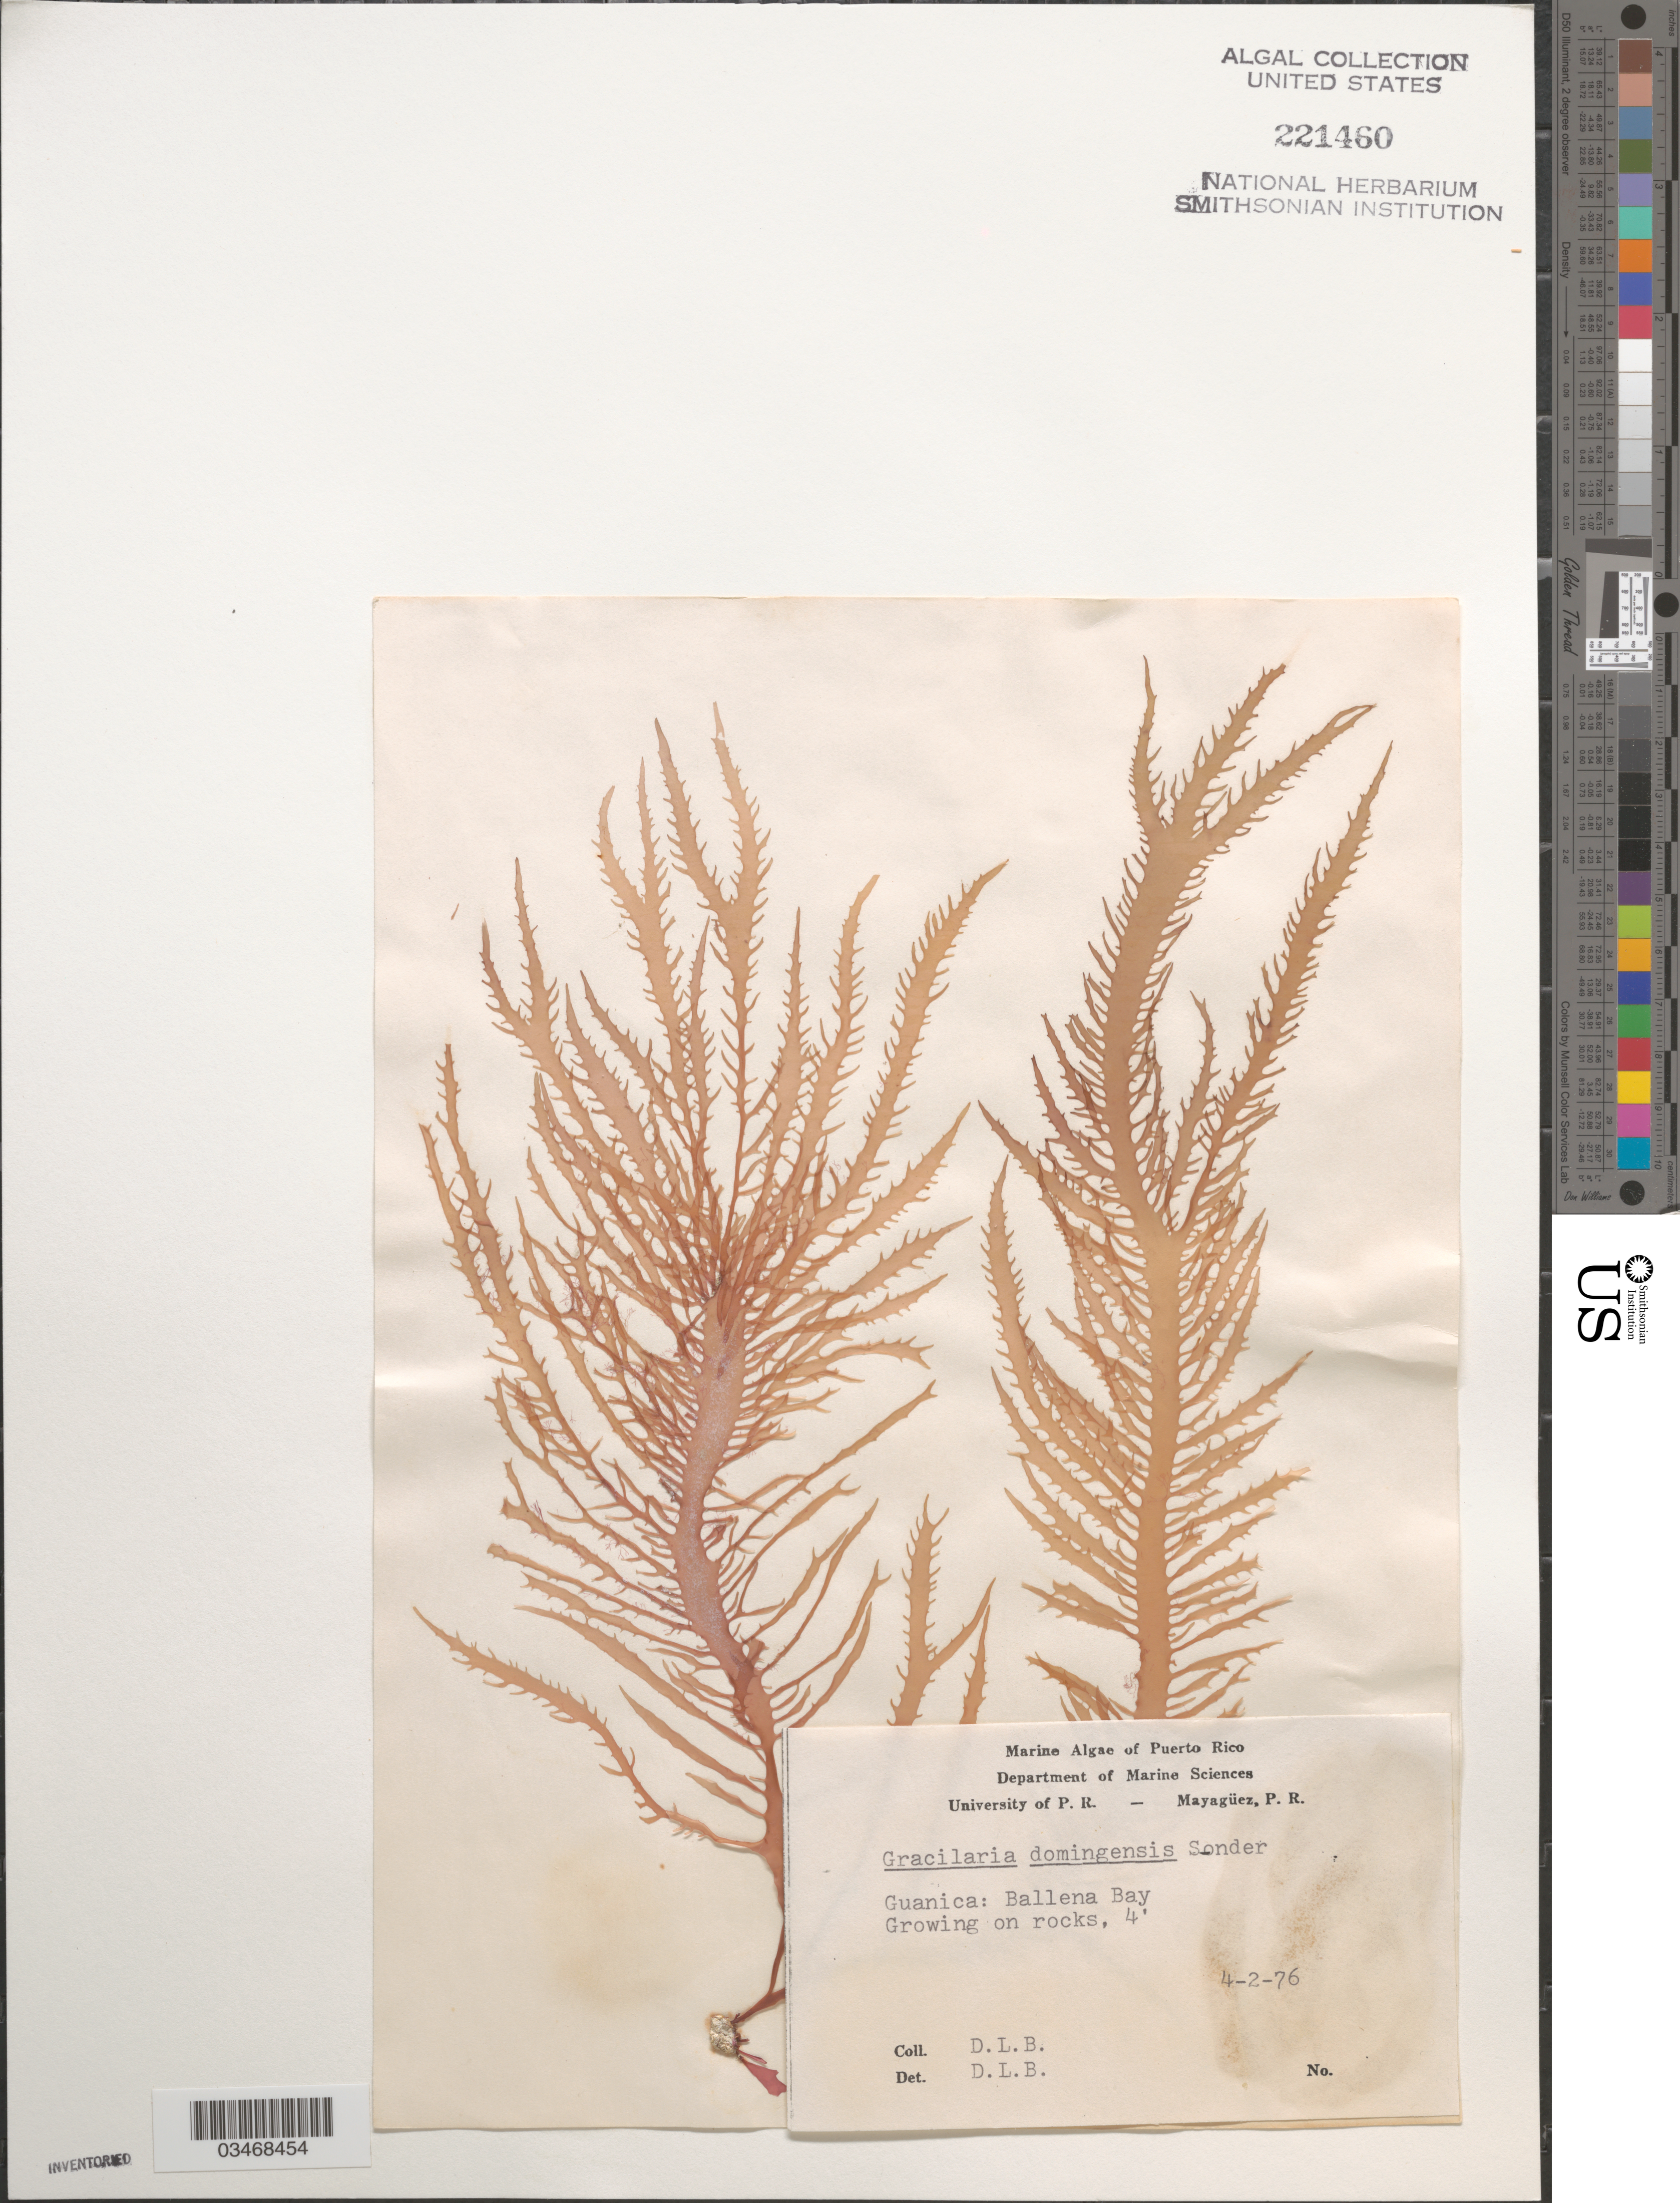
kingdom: Plantae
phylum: Rhodophyta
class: Florideophyceae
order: Gracilariales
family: Gracilariaceae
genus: Gracilaria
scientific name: Gracilaria domingensis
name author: (Kütz.) O.G. Sond. in Dickie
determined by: Ballantine, D. L.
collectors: D.L. Ballantine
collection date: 1976-04-02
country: Puerto Rico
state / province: Guanica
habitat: Growing on rocks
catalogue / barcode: US 221460